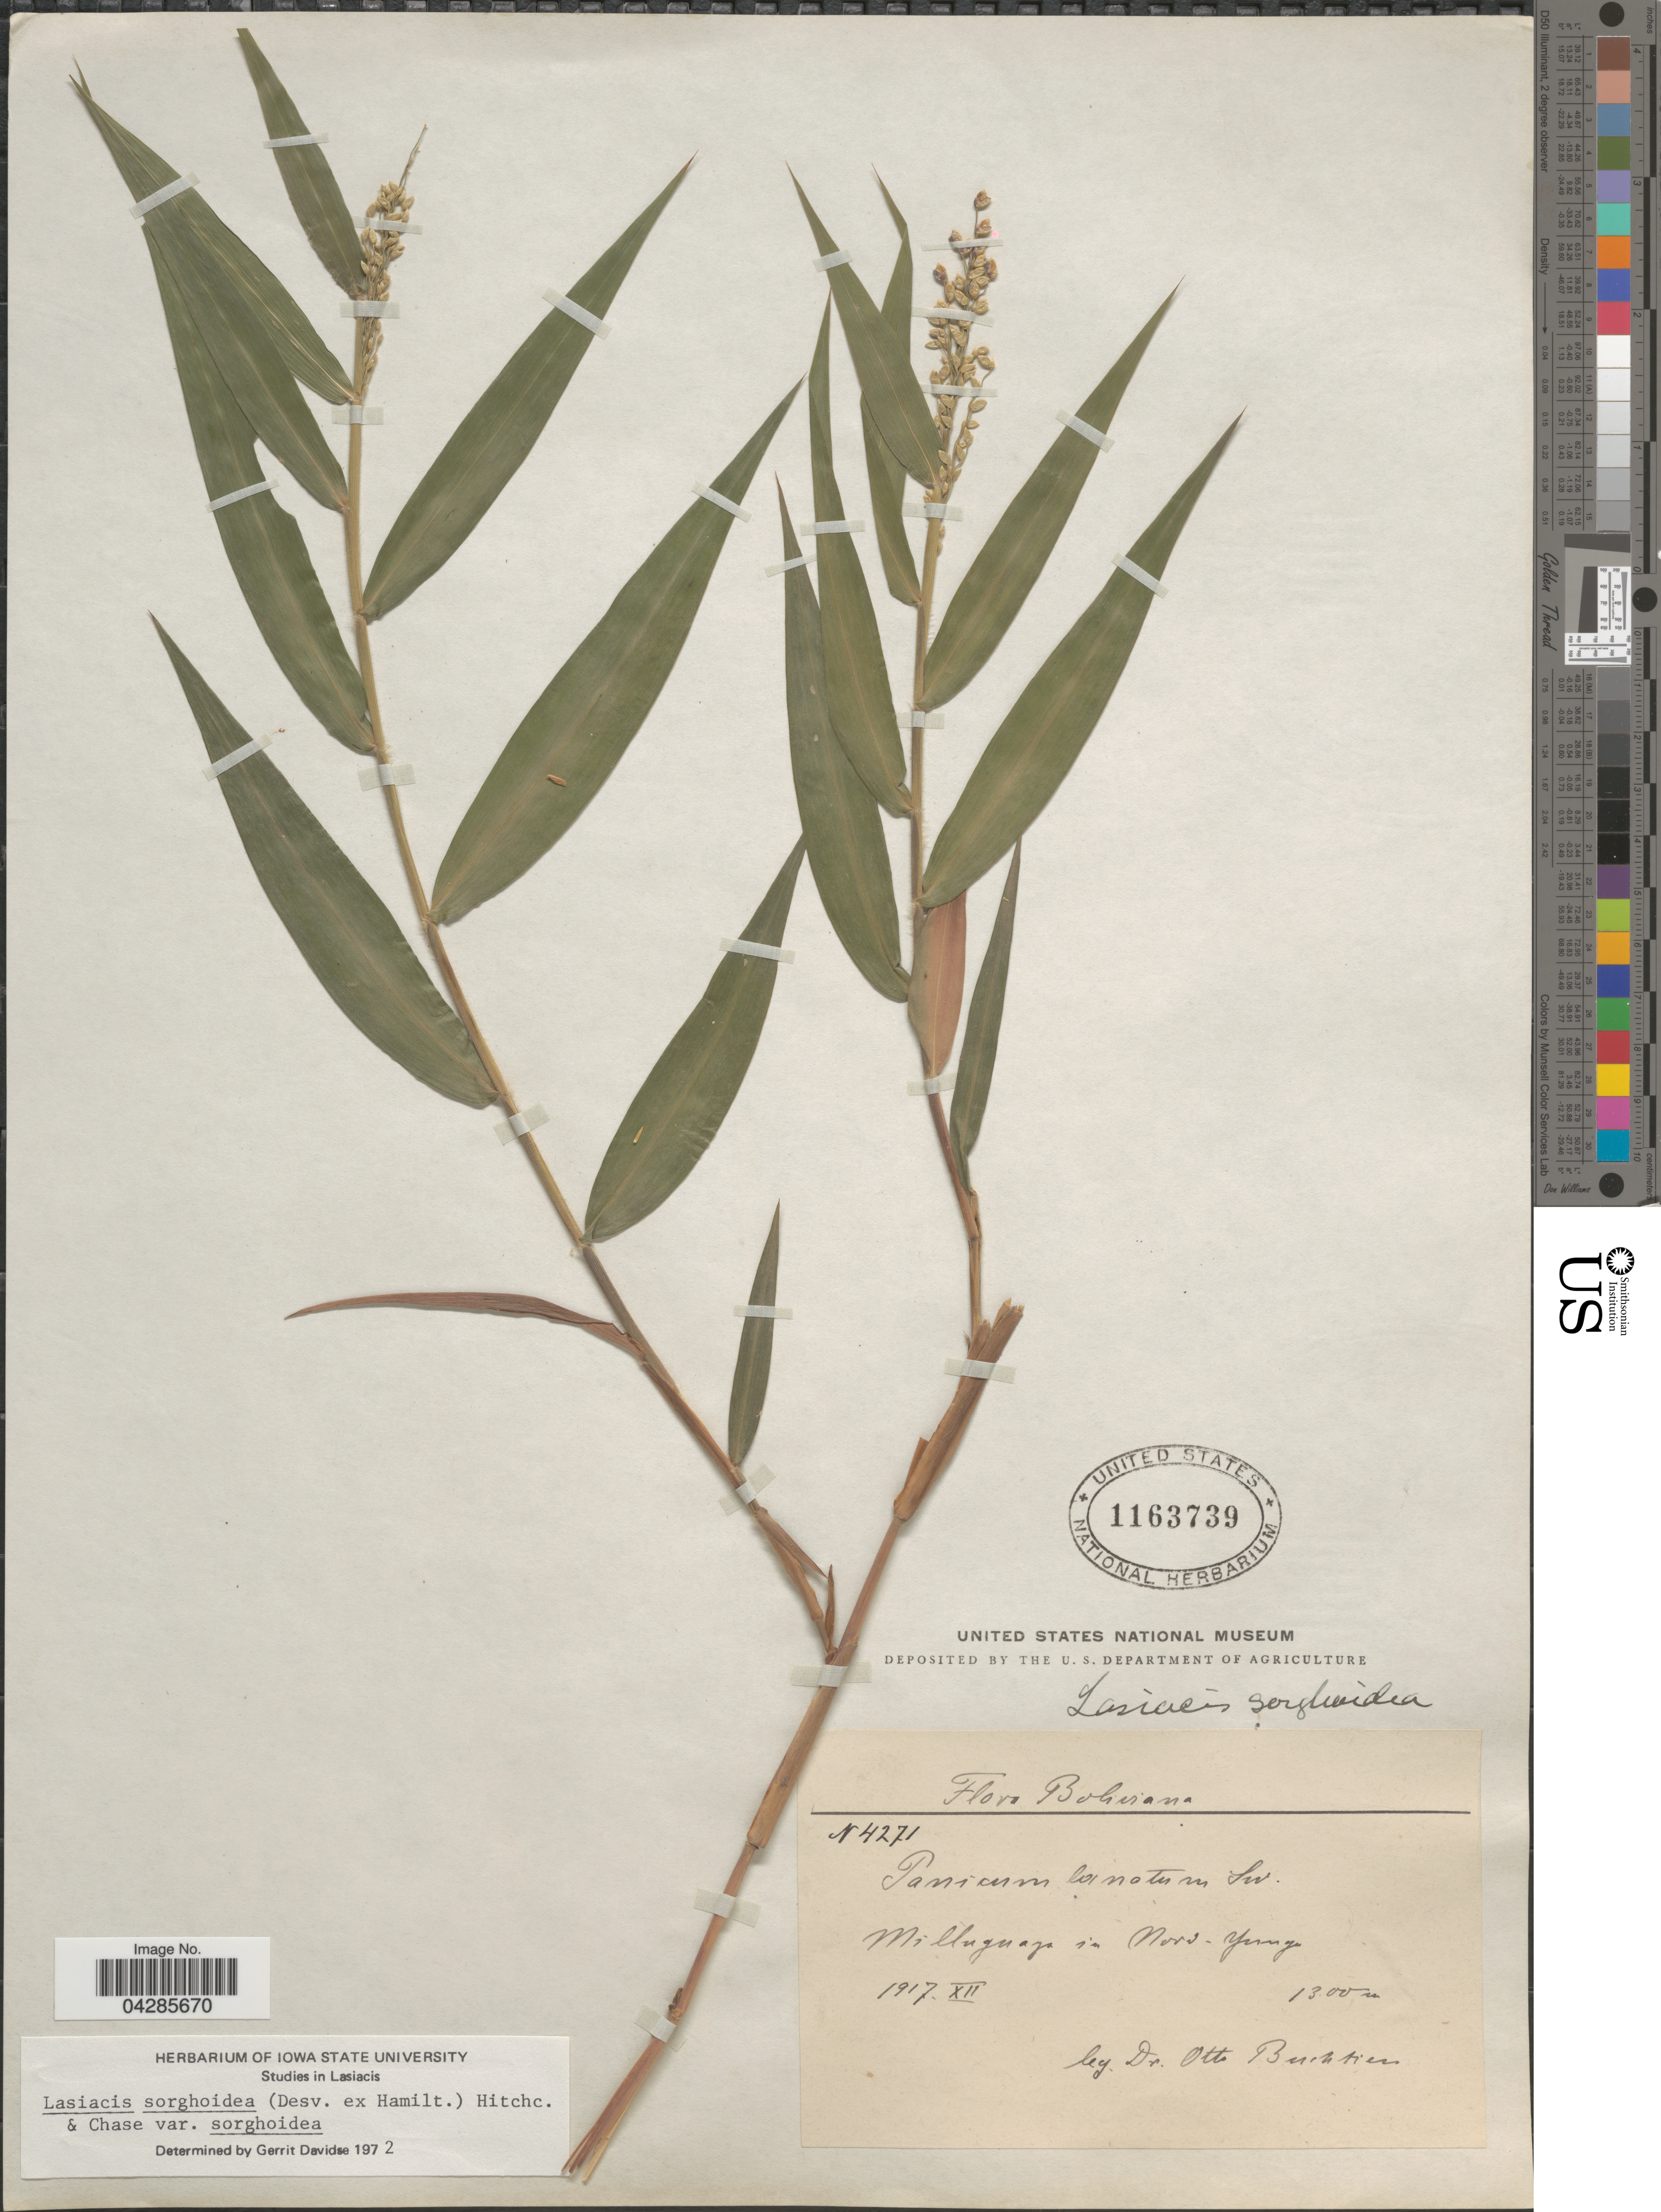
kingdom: Plantae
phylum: Tracheophyta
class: Liliopsida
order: Poales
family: Poaceae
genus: Lasiacis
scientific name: Lasiacis sorghoidea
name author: (Desv. ex Ham.) Hitchc. & Chase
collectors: O. Buchtien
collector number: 4271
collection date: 1917-12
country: Bolivia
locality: Milluguaya in Nord-Yungas.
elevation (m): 1300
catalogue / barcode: US 1163739